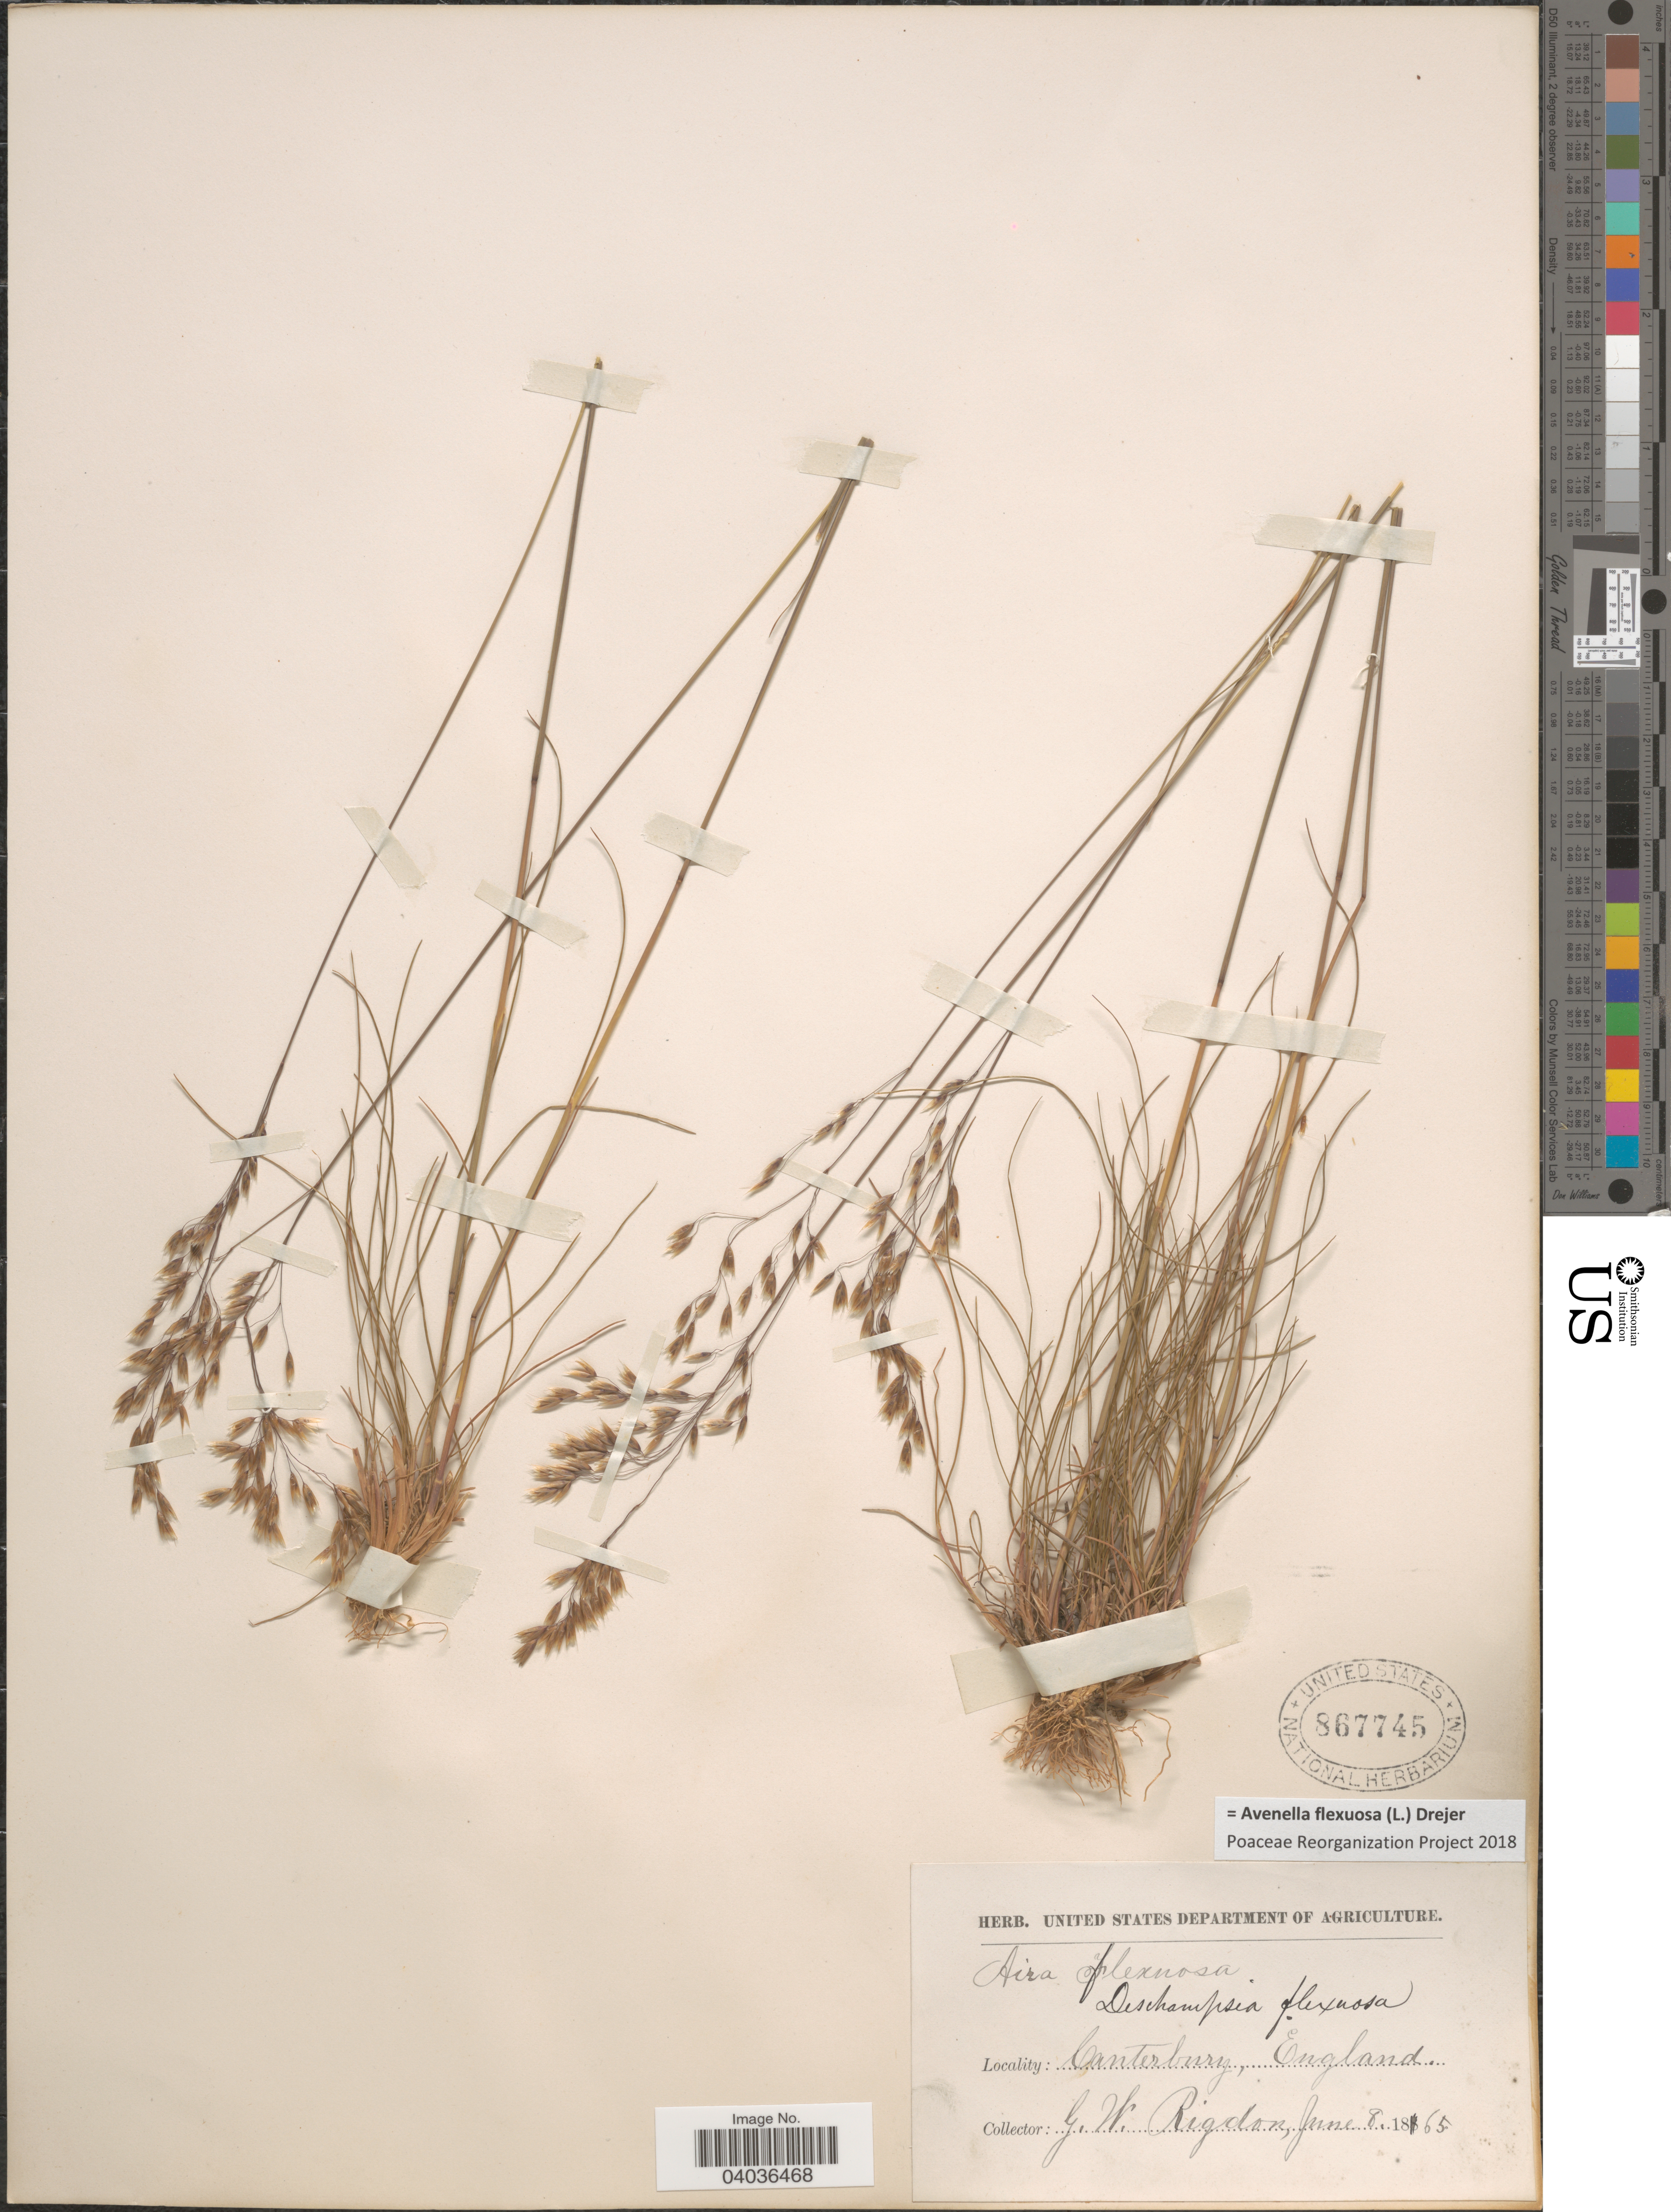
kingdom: Plantae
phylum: Tracheophyta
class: Liliopsida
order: Poales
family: Poaceae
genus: Avenella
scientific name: Avenella flexuosa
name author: (L.) Drejer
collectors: G. Rigden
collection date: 1865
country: United Kingdom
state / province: England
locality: Canterbury.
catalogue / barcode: US 867745